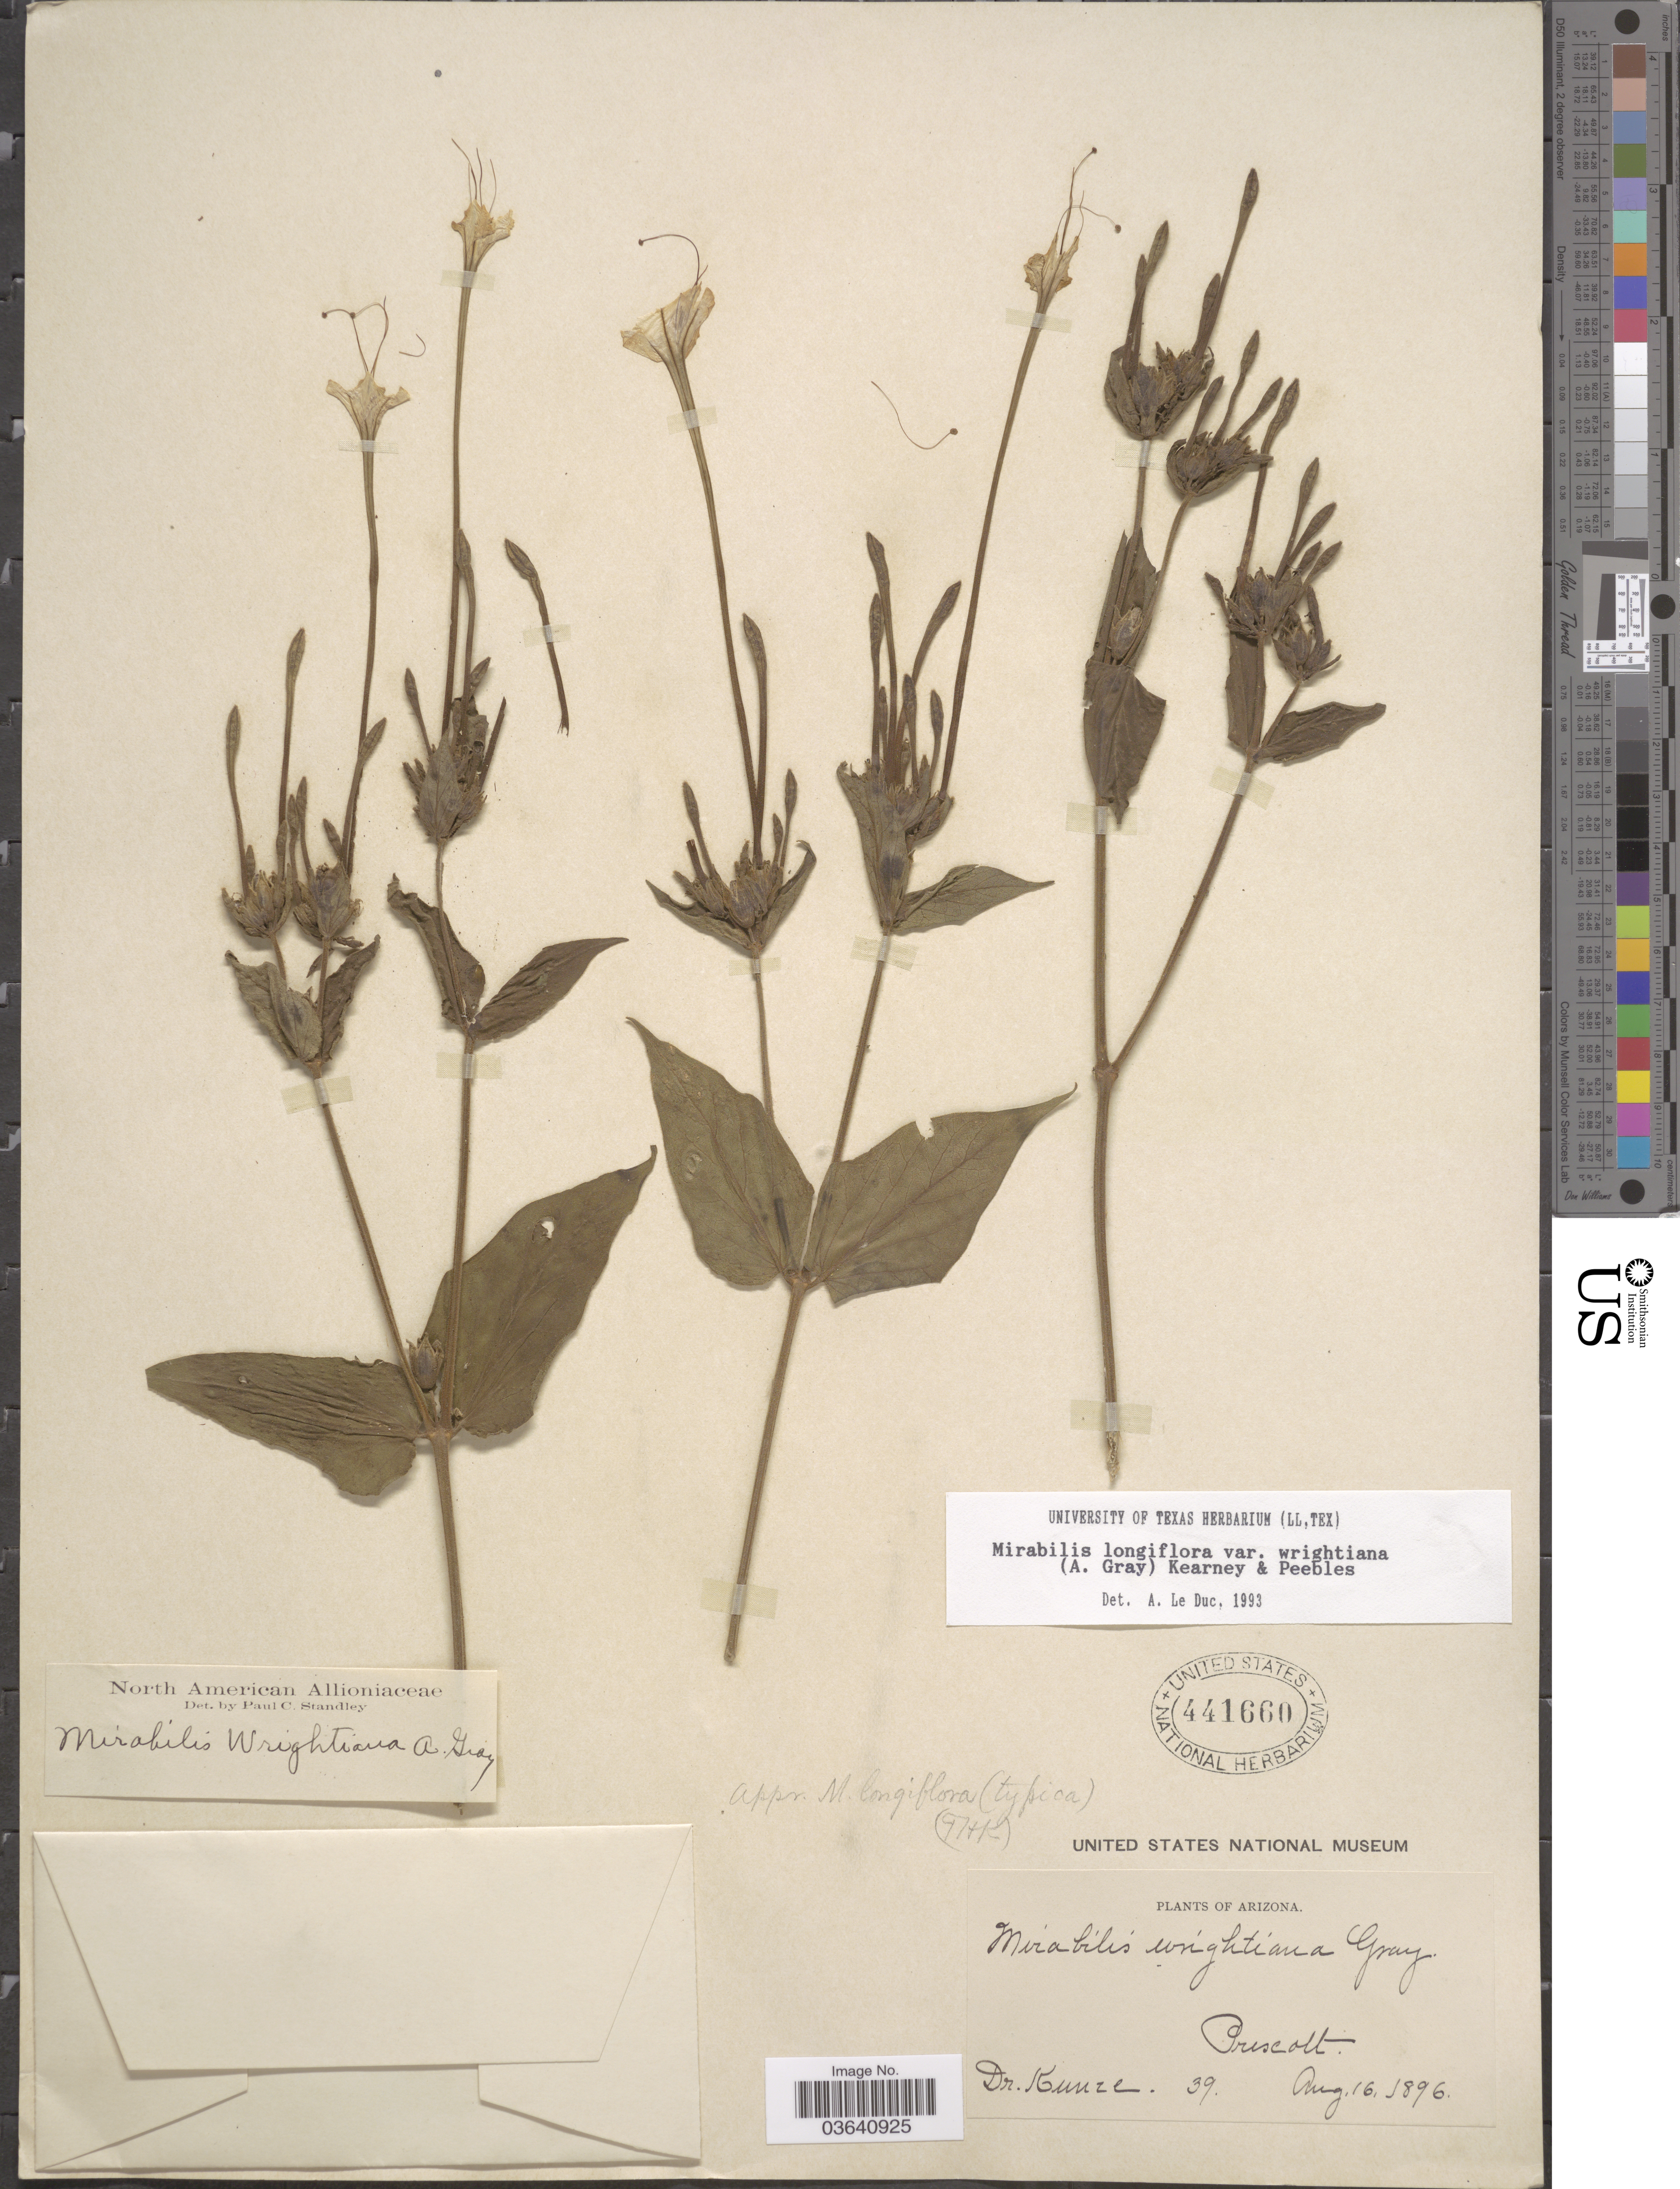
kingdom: Plantae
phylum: Tracheophyta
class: Magnoliopsida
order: Caryophyllales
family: Nyctaginaceae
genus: Mirabilis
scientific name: Mirabilis longiflora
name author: L.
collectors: -- Kunze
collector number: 39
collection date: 1896-08-16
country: United States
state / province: Arizona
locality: Prescott.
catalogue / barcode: US 441660